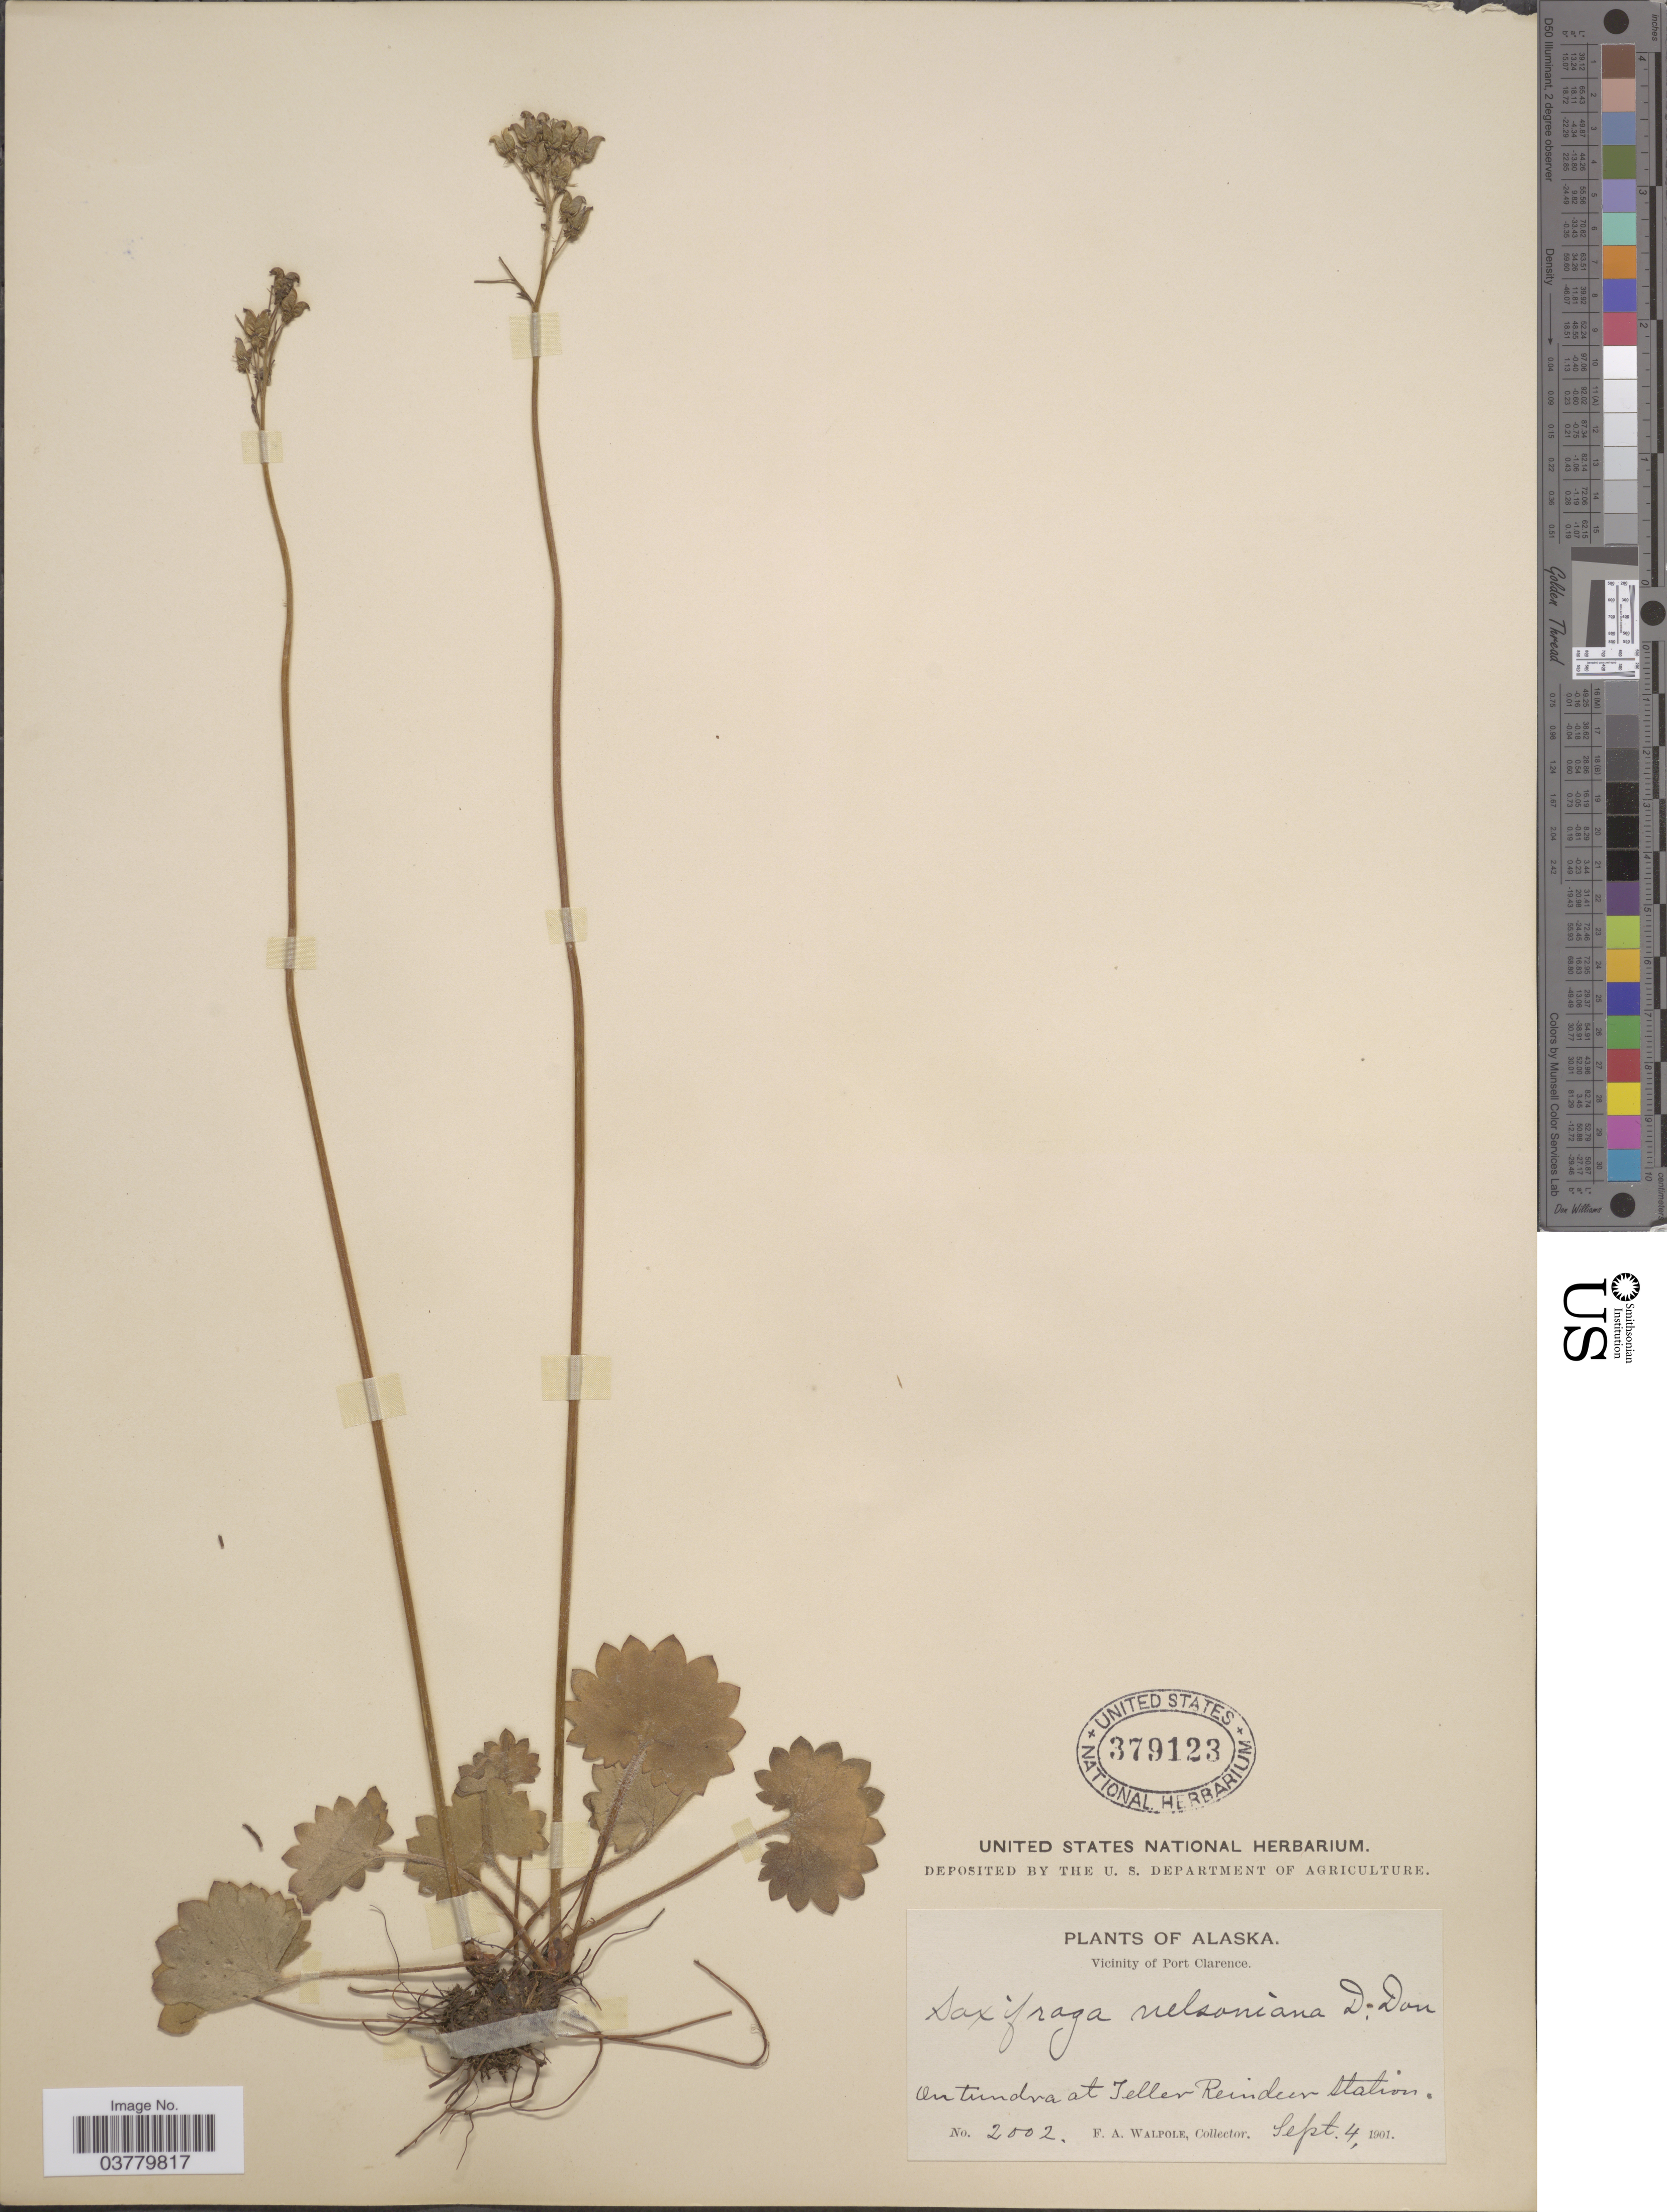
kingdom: Plantae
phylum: Tracheophyta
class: Magnoliopsida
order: Saxifragales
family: Saxifragaceae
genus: Micranthes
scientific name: Micranthes nelsoniana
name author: (D. Don) Small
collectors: F. Walpole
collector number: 2002*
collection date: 1901-09-04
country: United States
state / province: Alaska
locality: Vicinity of Port Clarence. On tundra at Teller Reindeer Station.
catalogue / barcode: US 379123